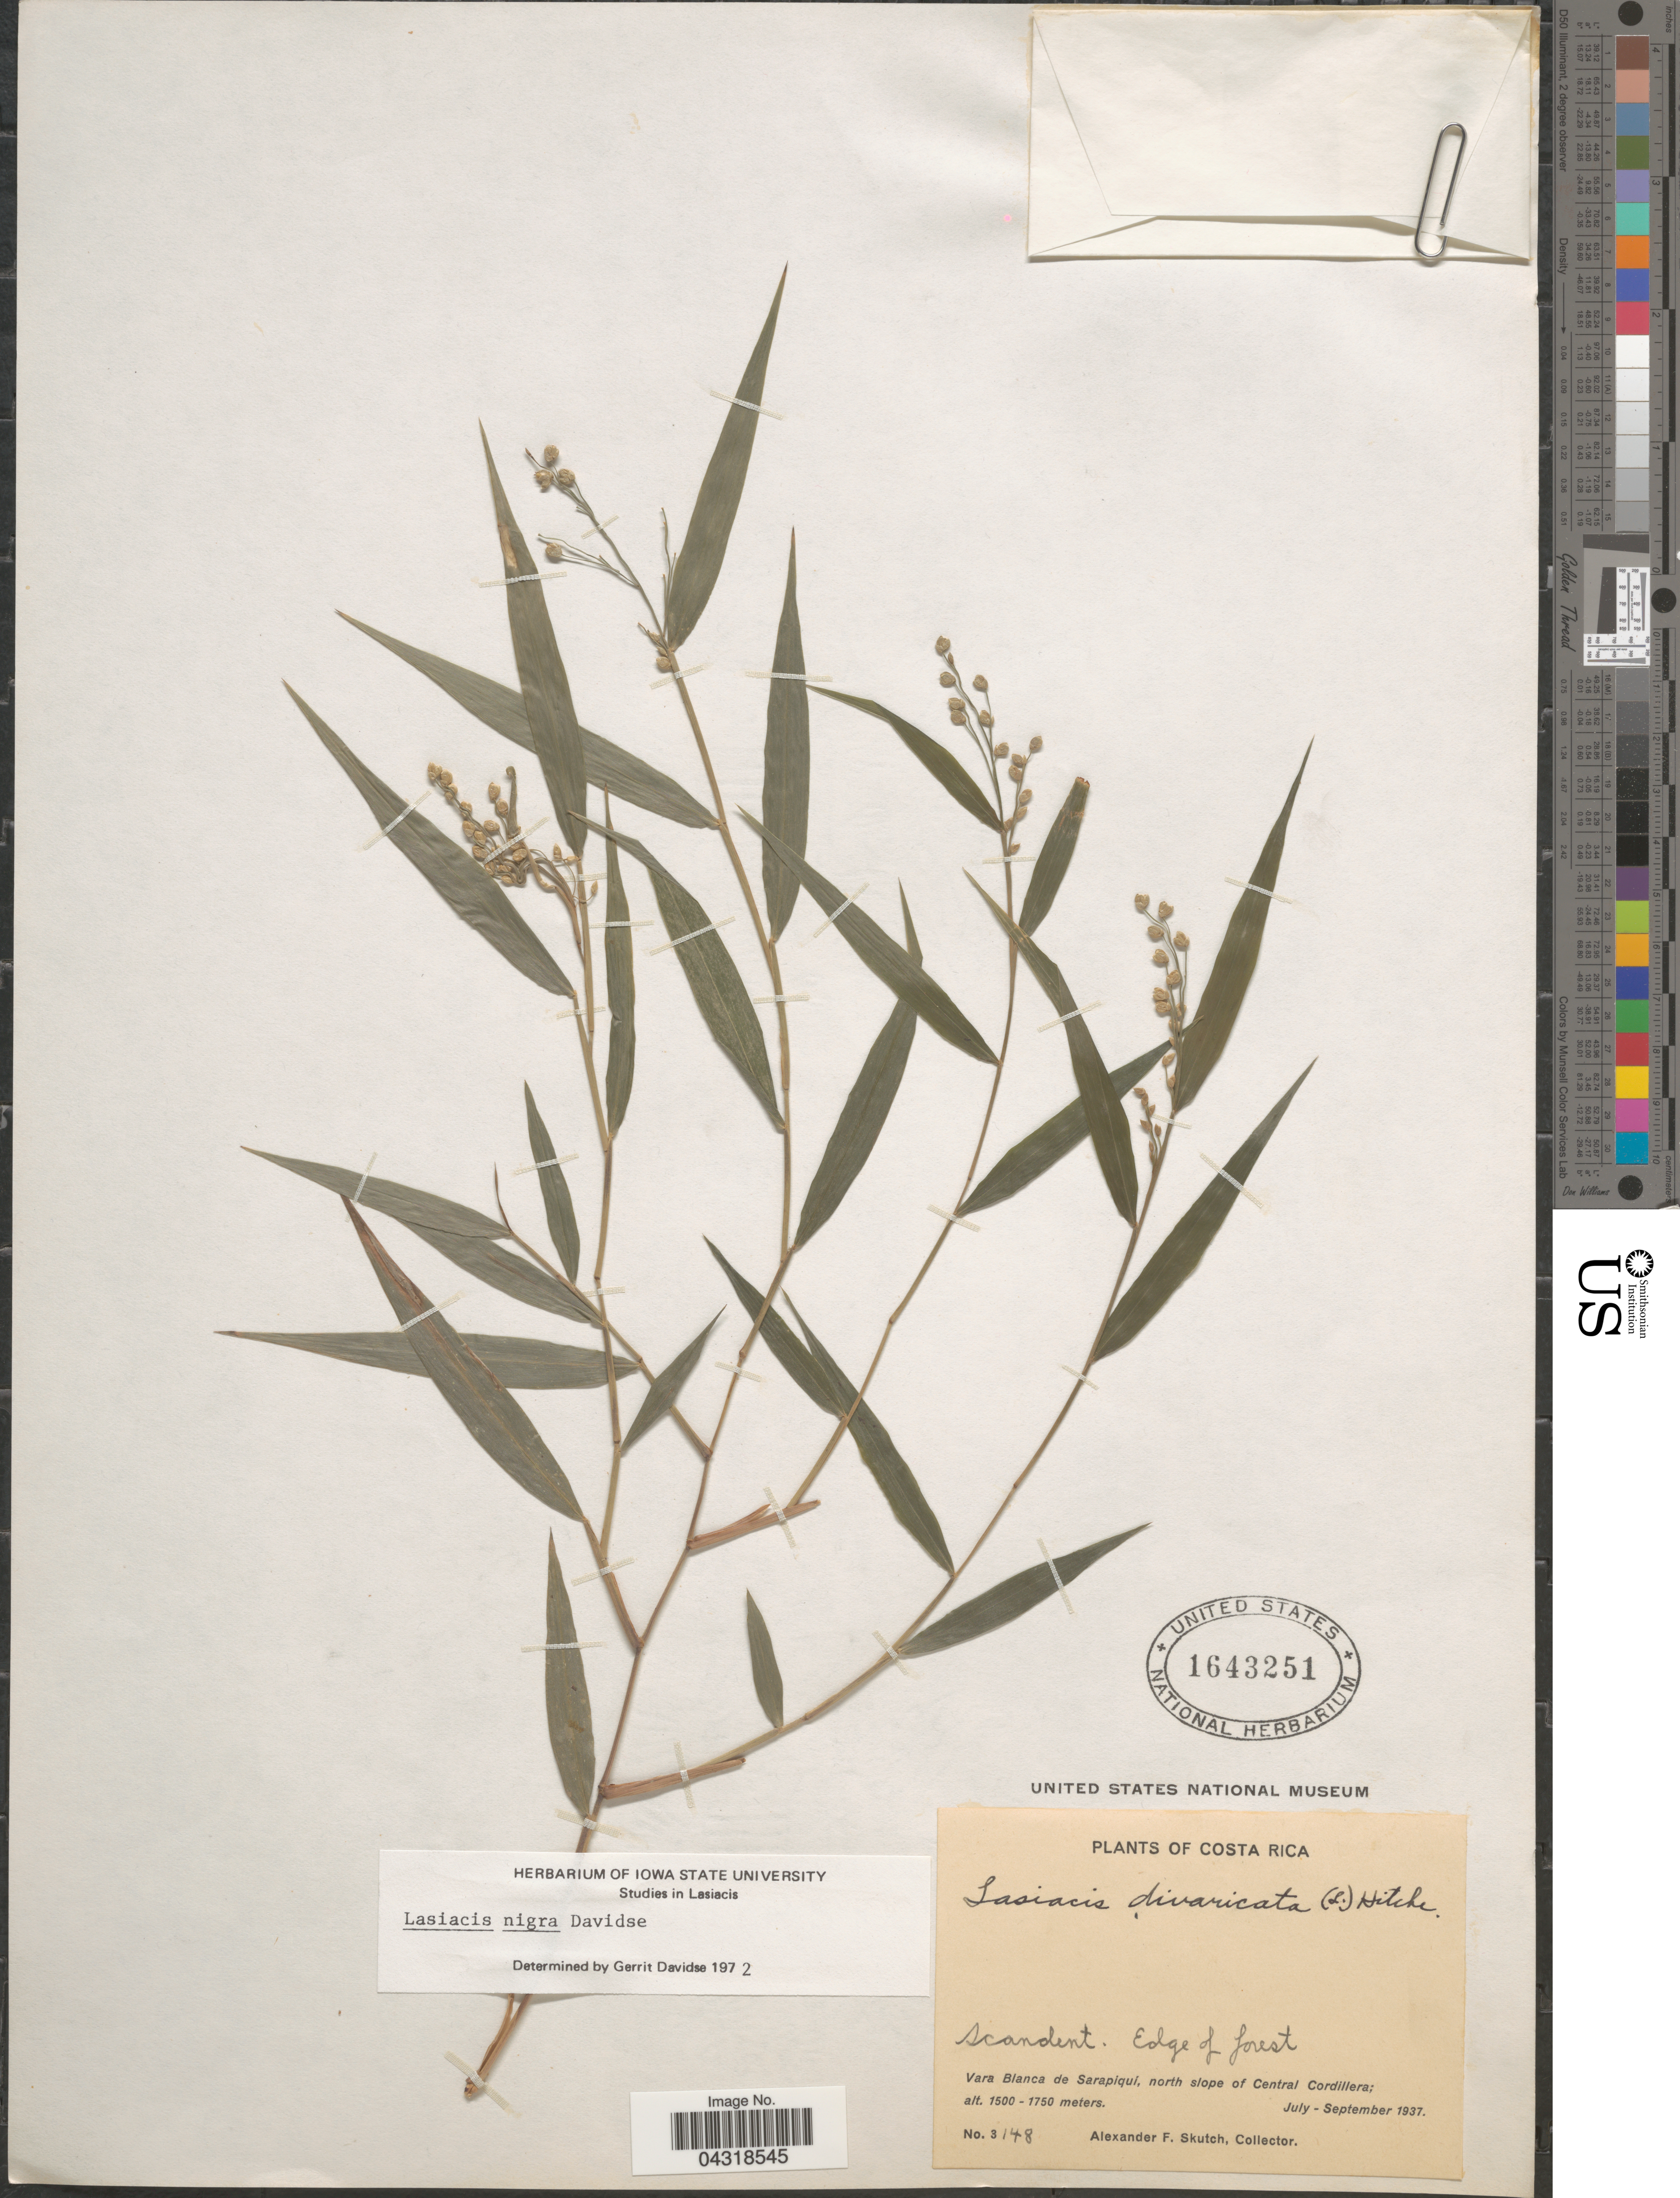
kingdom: Plantae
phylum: Tracheophyta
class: Liliopsida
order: Poales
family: Poaceae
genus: Lasiacis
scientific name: Lasiacis nigra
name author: Davidse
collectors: A. F. Skutch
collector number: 3148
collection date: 1937-07/1937-09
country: Costa Rica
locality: Vara Blanca de Sarapiqui, north slope of Central Cordillera.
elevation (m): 1500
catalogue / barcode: US 1643251